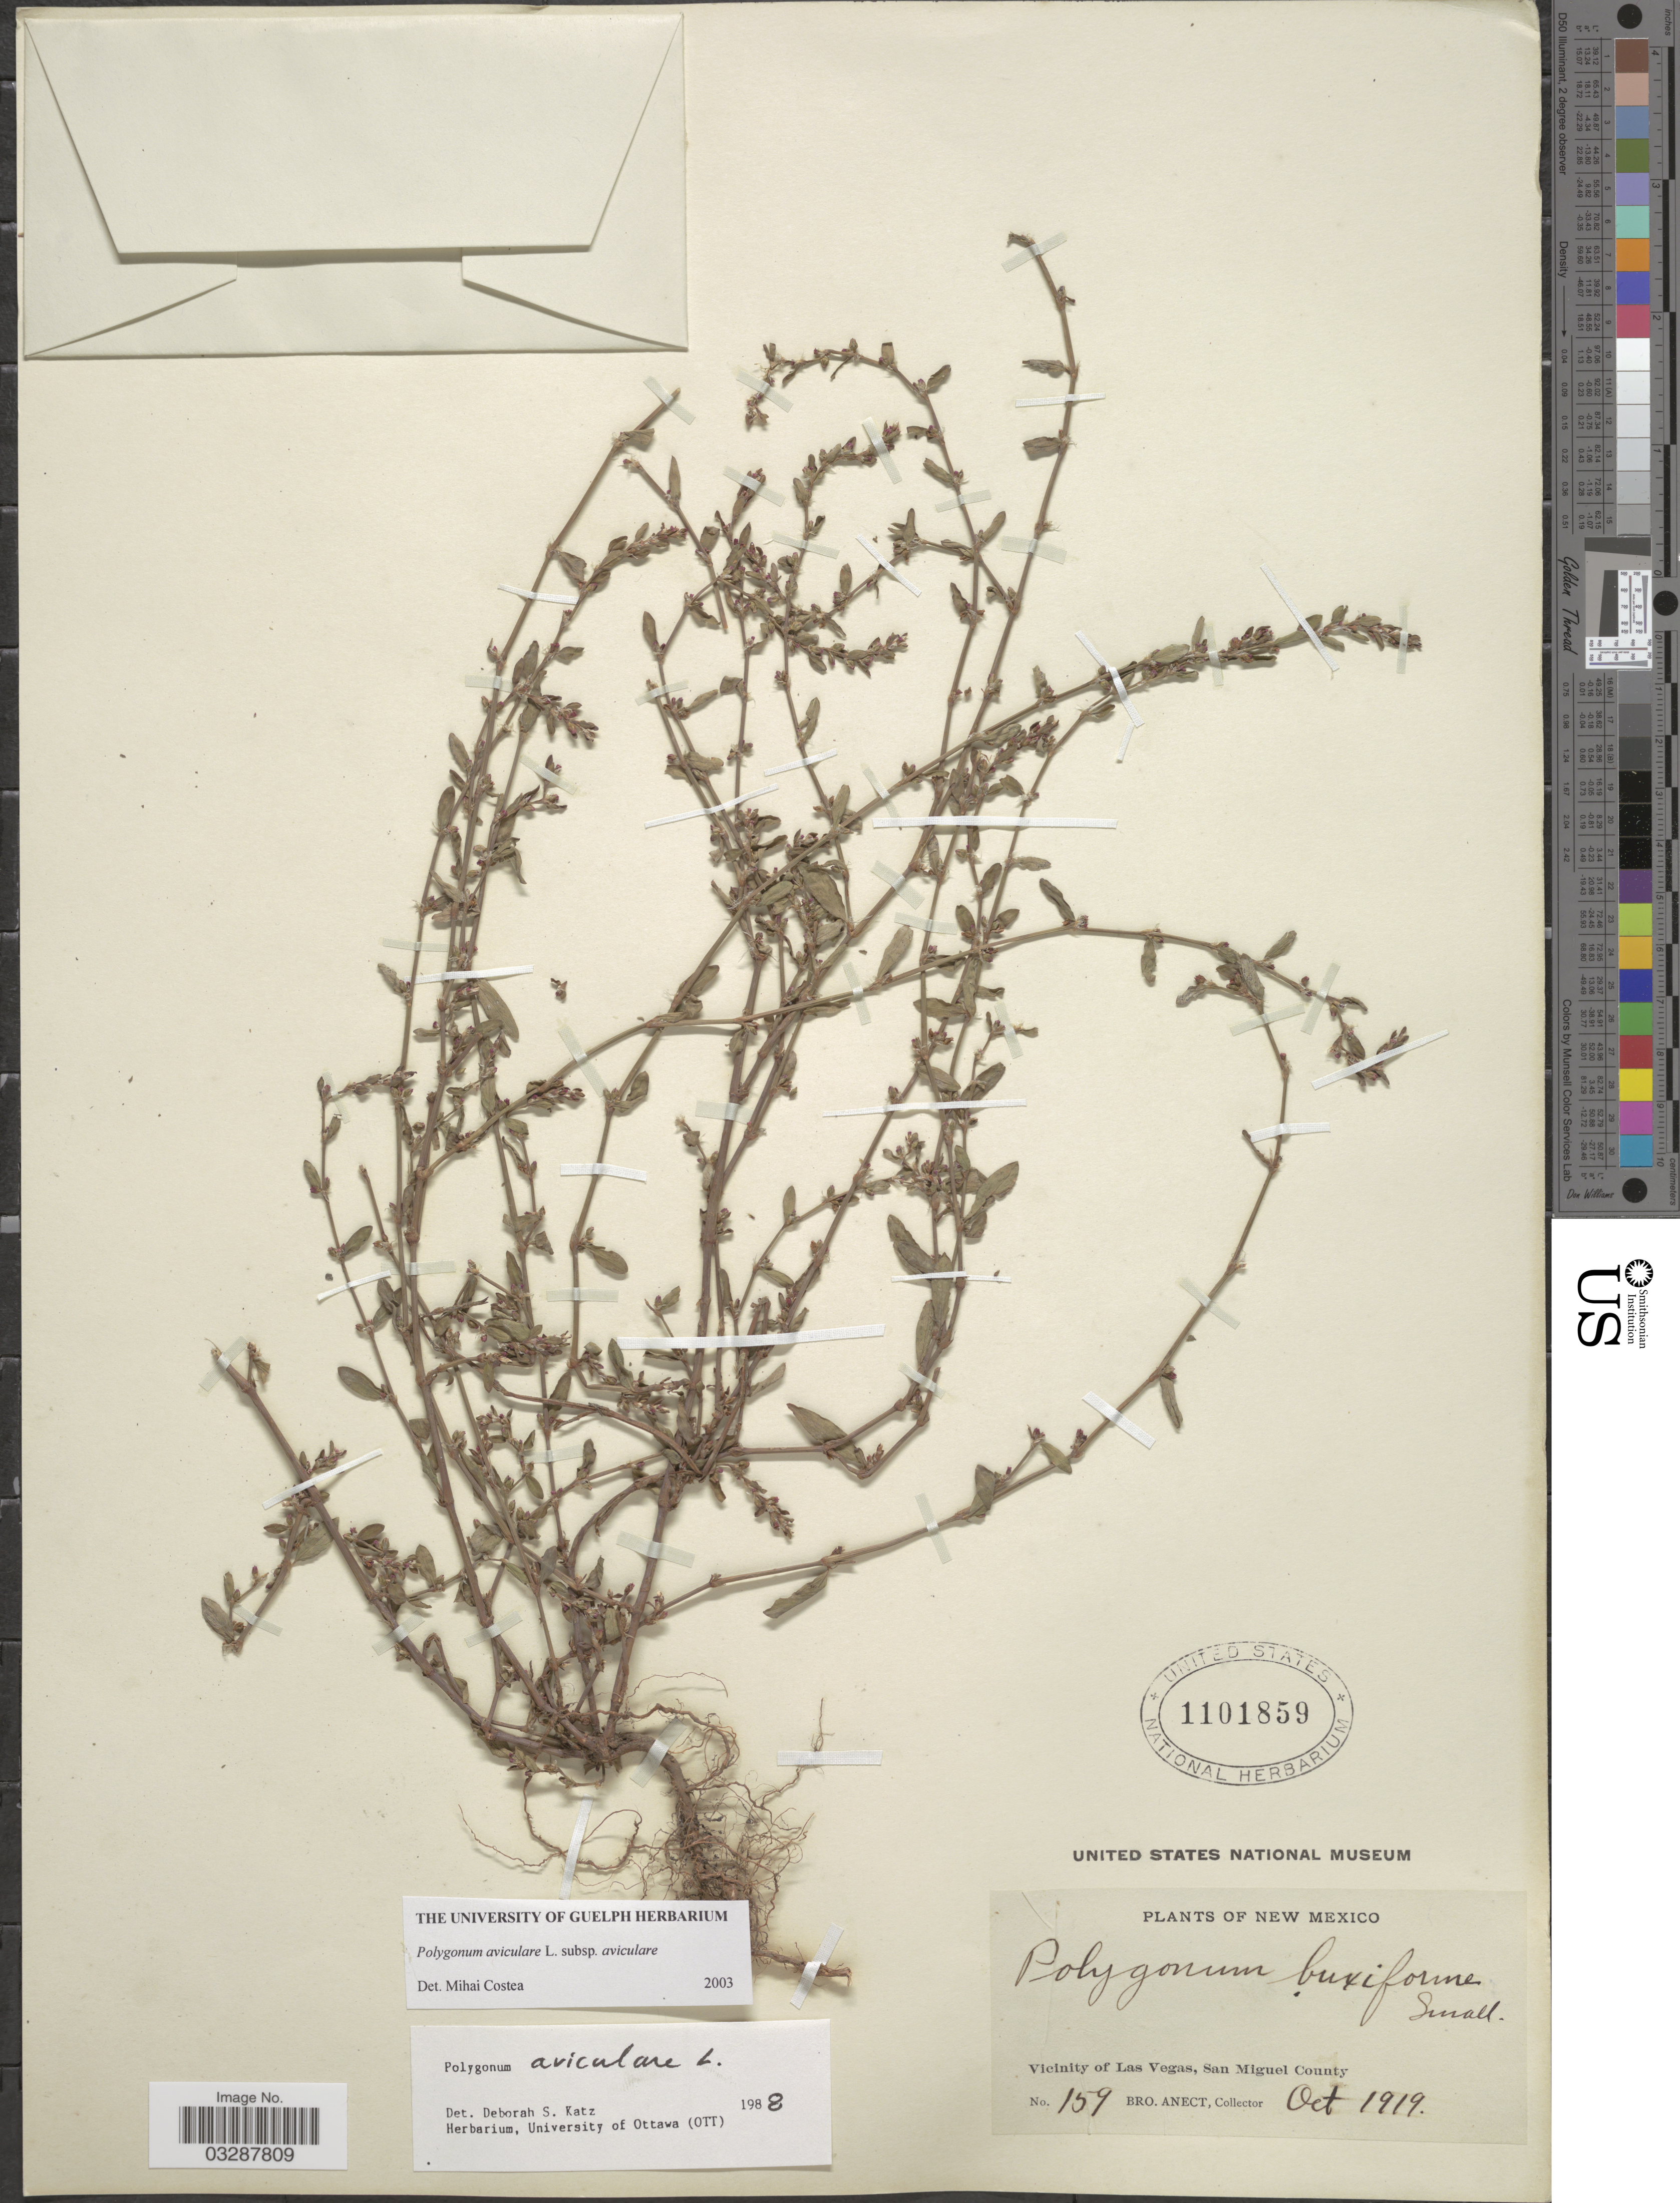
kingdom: Plantae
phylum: Tracheophyta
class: Magnoliopsida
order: Caryophyllales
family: Polygonaceae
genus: Polygonum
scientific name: Polygonum aviculare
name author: L.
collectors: B. Anect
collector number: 159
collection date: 1919-10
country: United States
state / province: New Mexico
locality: Vicinity of Las Vegas, San Miguel County.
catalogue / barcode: US 1101859